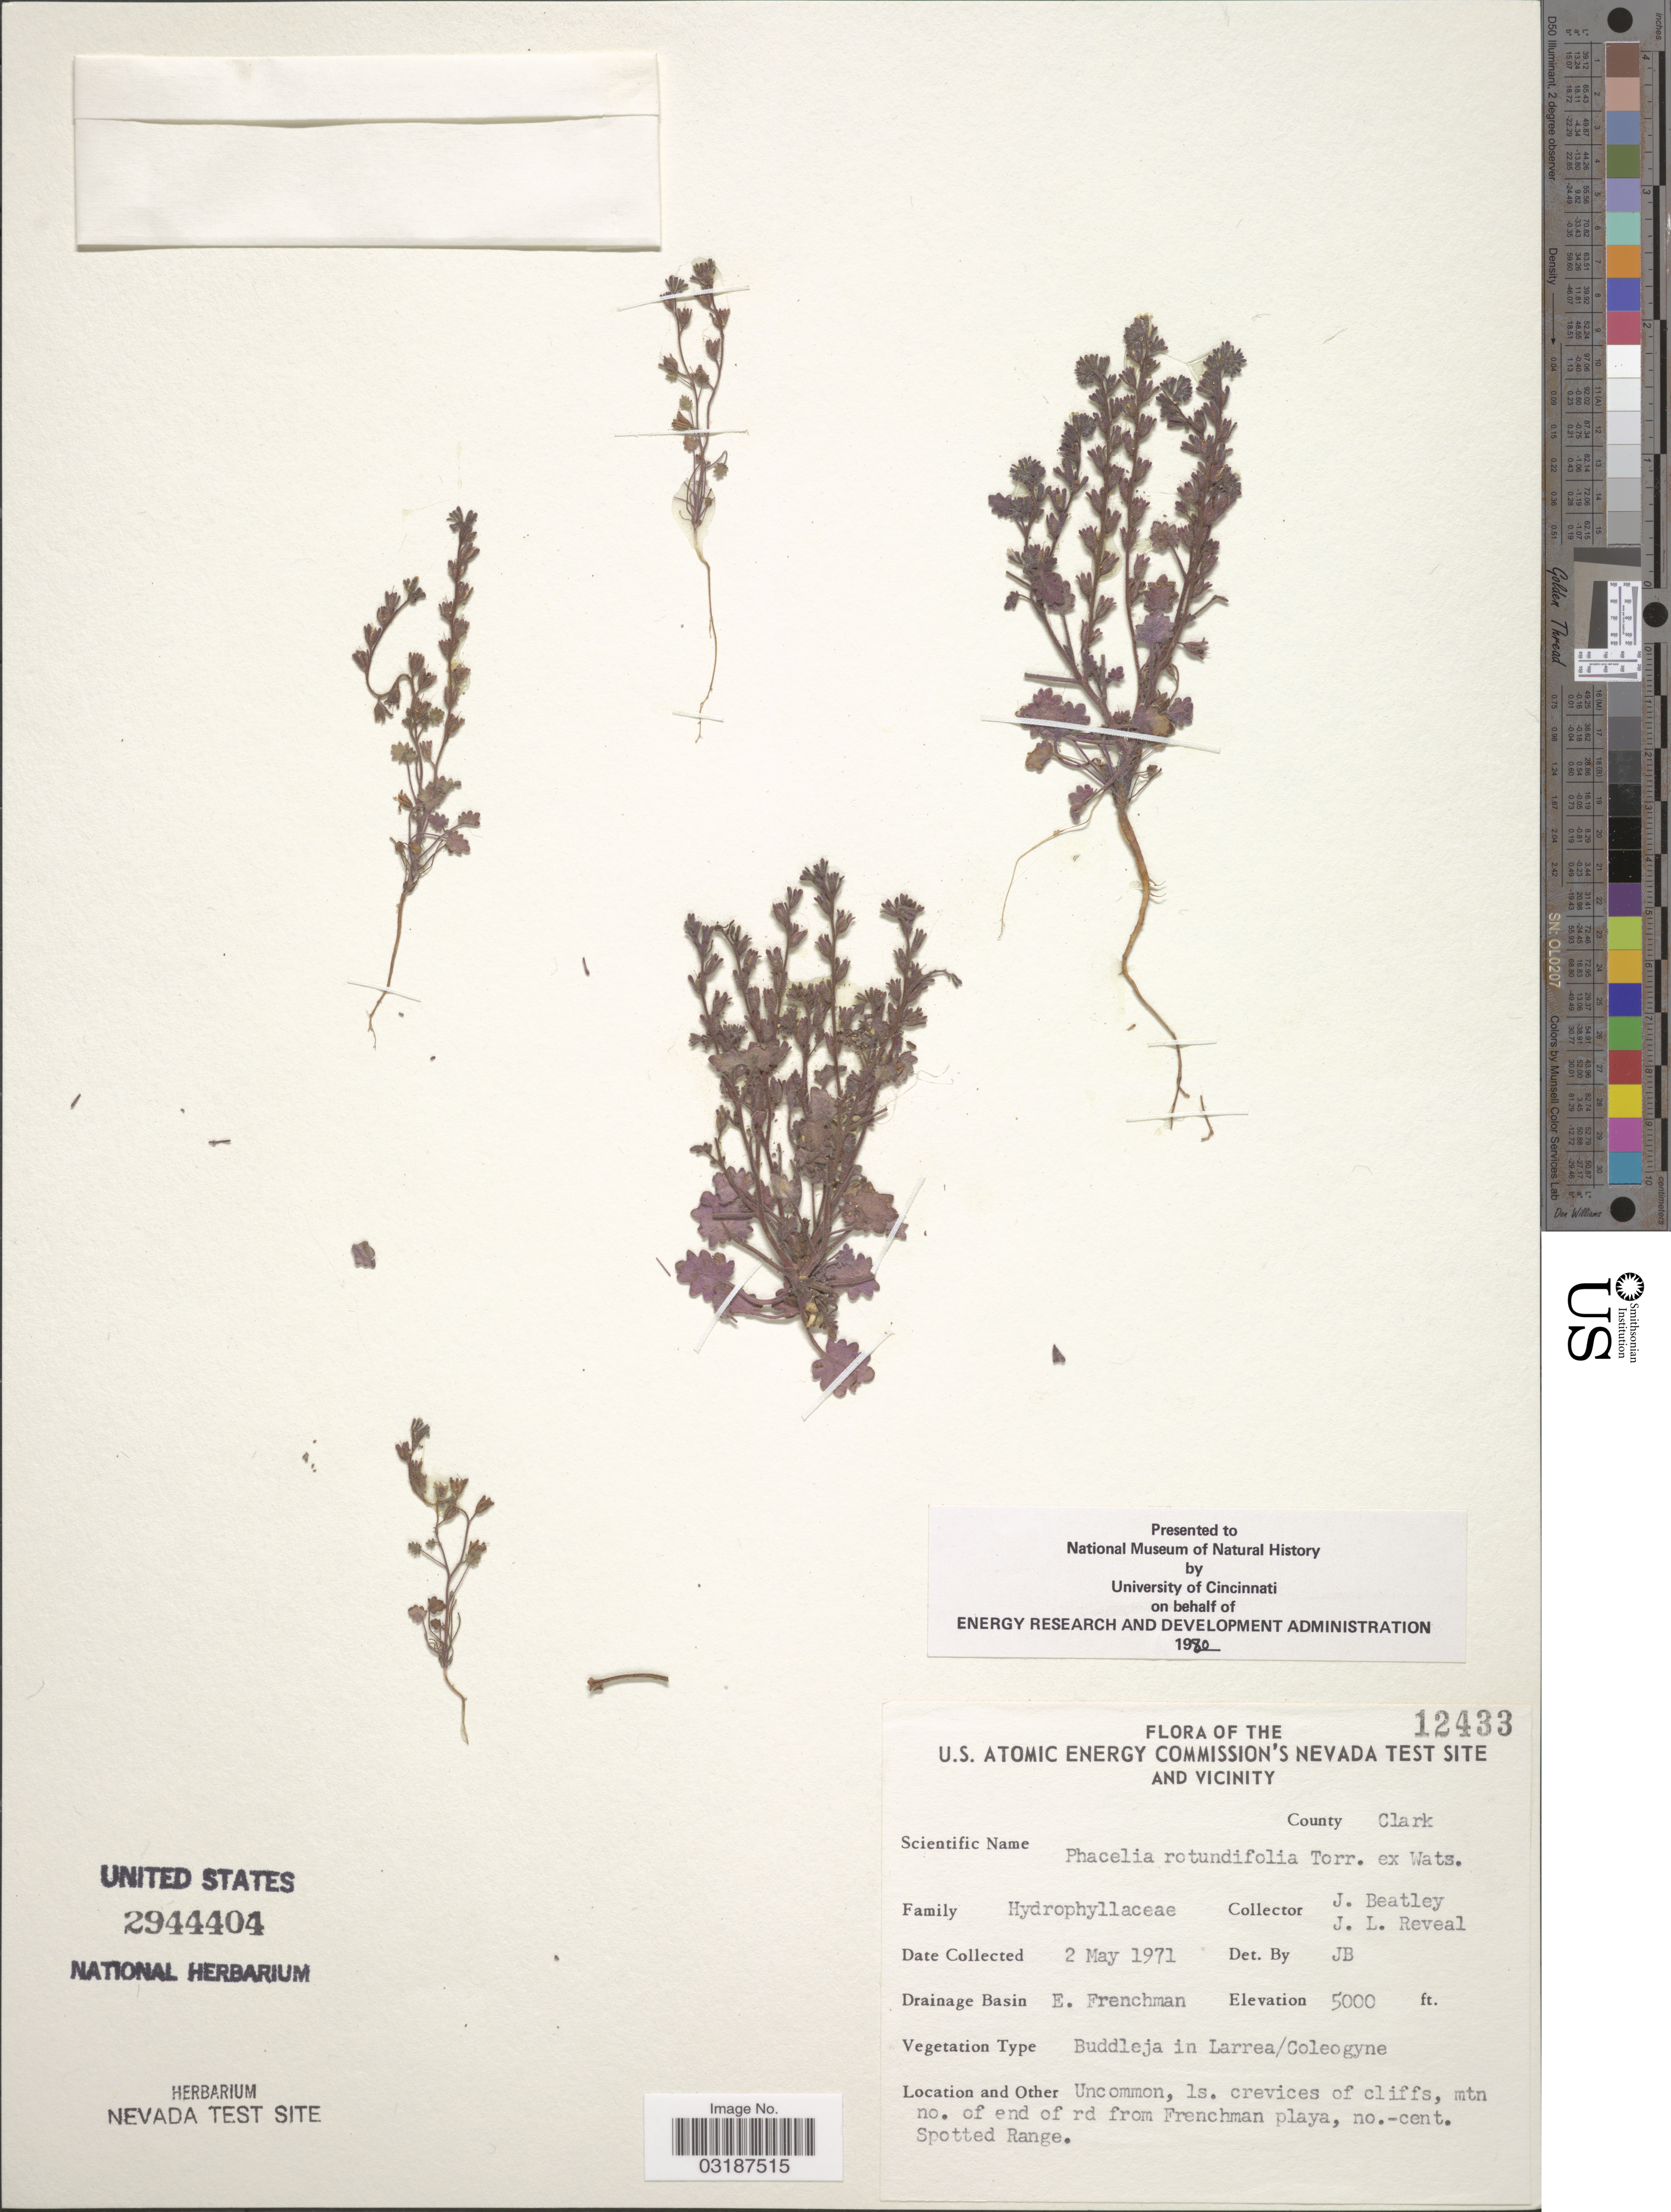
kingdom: Plantae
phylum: Tracheophyta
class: Magnoliopsida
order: Boraginales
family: Hydrophyllaceae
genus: Phacelia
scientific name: Phacelia rotundifolia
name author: Torr. ex S. Watson in C. King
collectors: J. C. Beatley & J. L. Reveal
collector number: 12433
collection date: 1971-05-02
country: United States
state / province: Nevada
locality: U.S. Atomic Energy Commission's Nevada Test Site and Vicinity. County Clark. Drainage Basin E. Frenchman. Uncommon, ls. crevices of cliffs, mtn no. of end of rd from Frenchman playa, no.-cent. Spotted Range.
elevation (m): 1524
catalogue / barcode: US 2944404